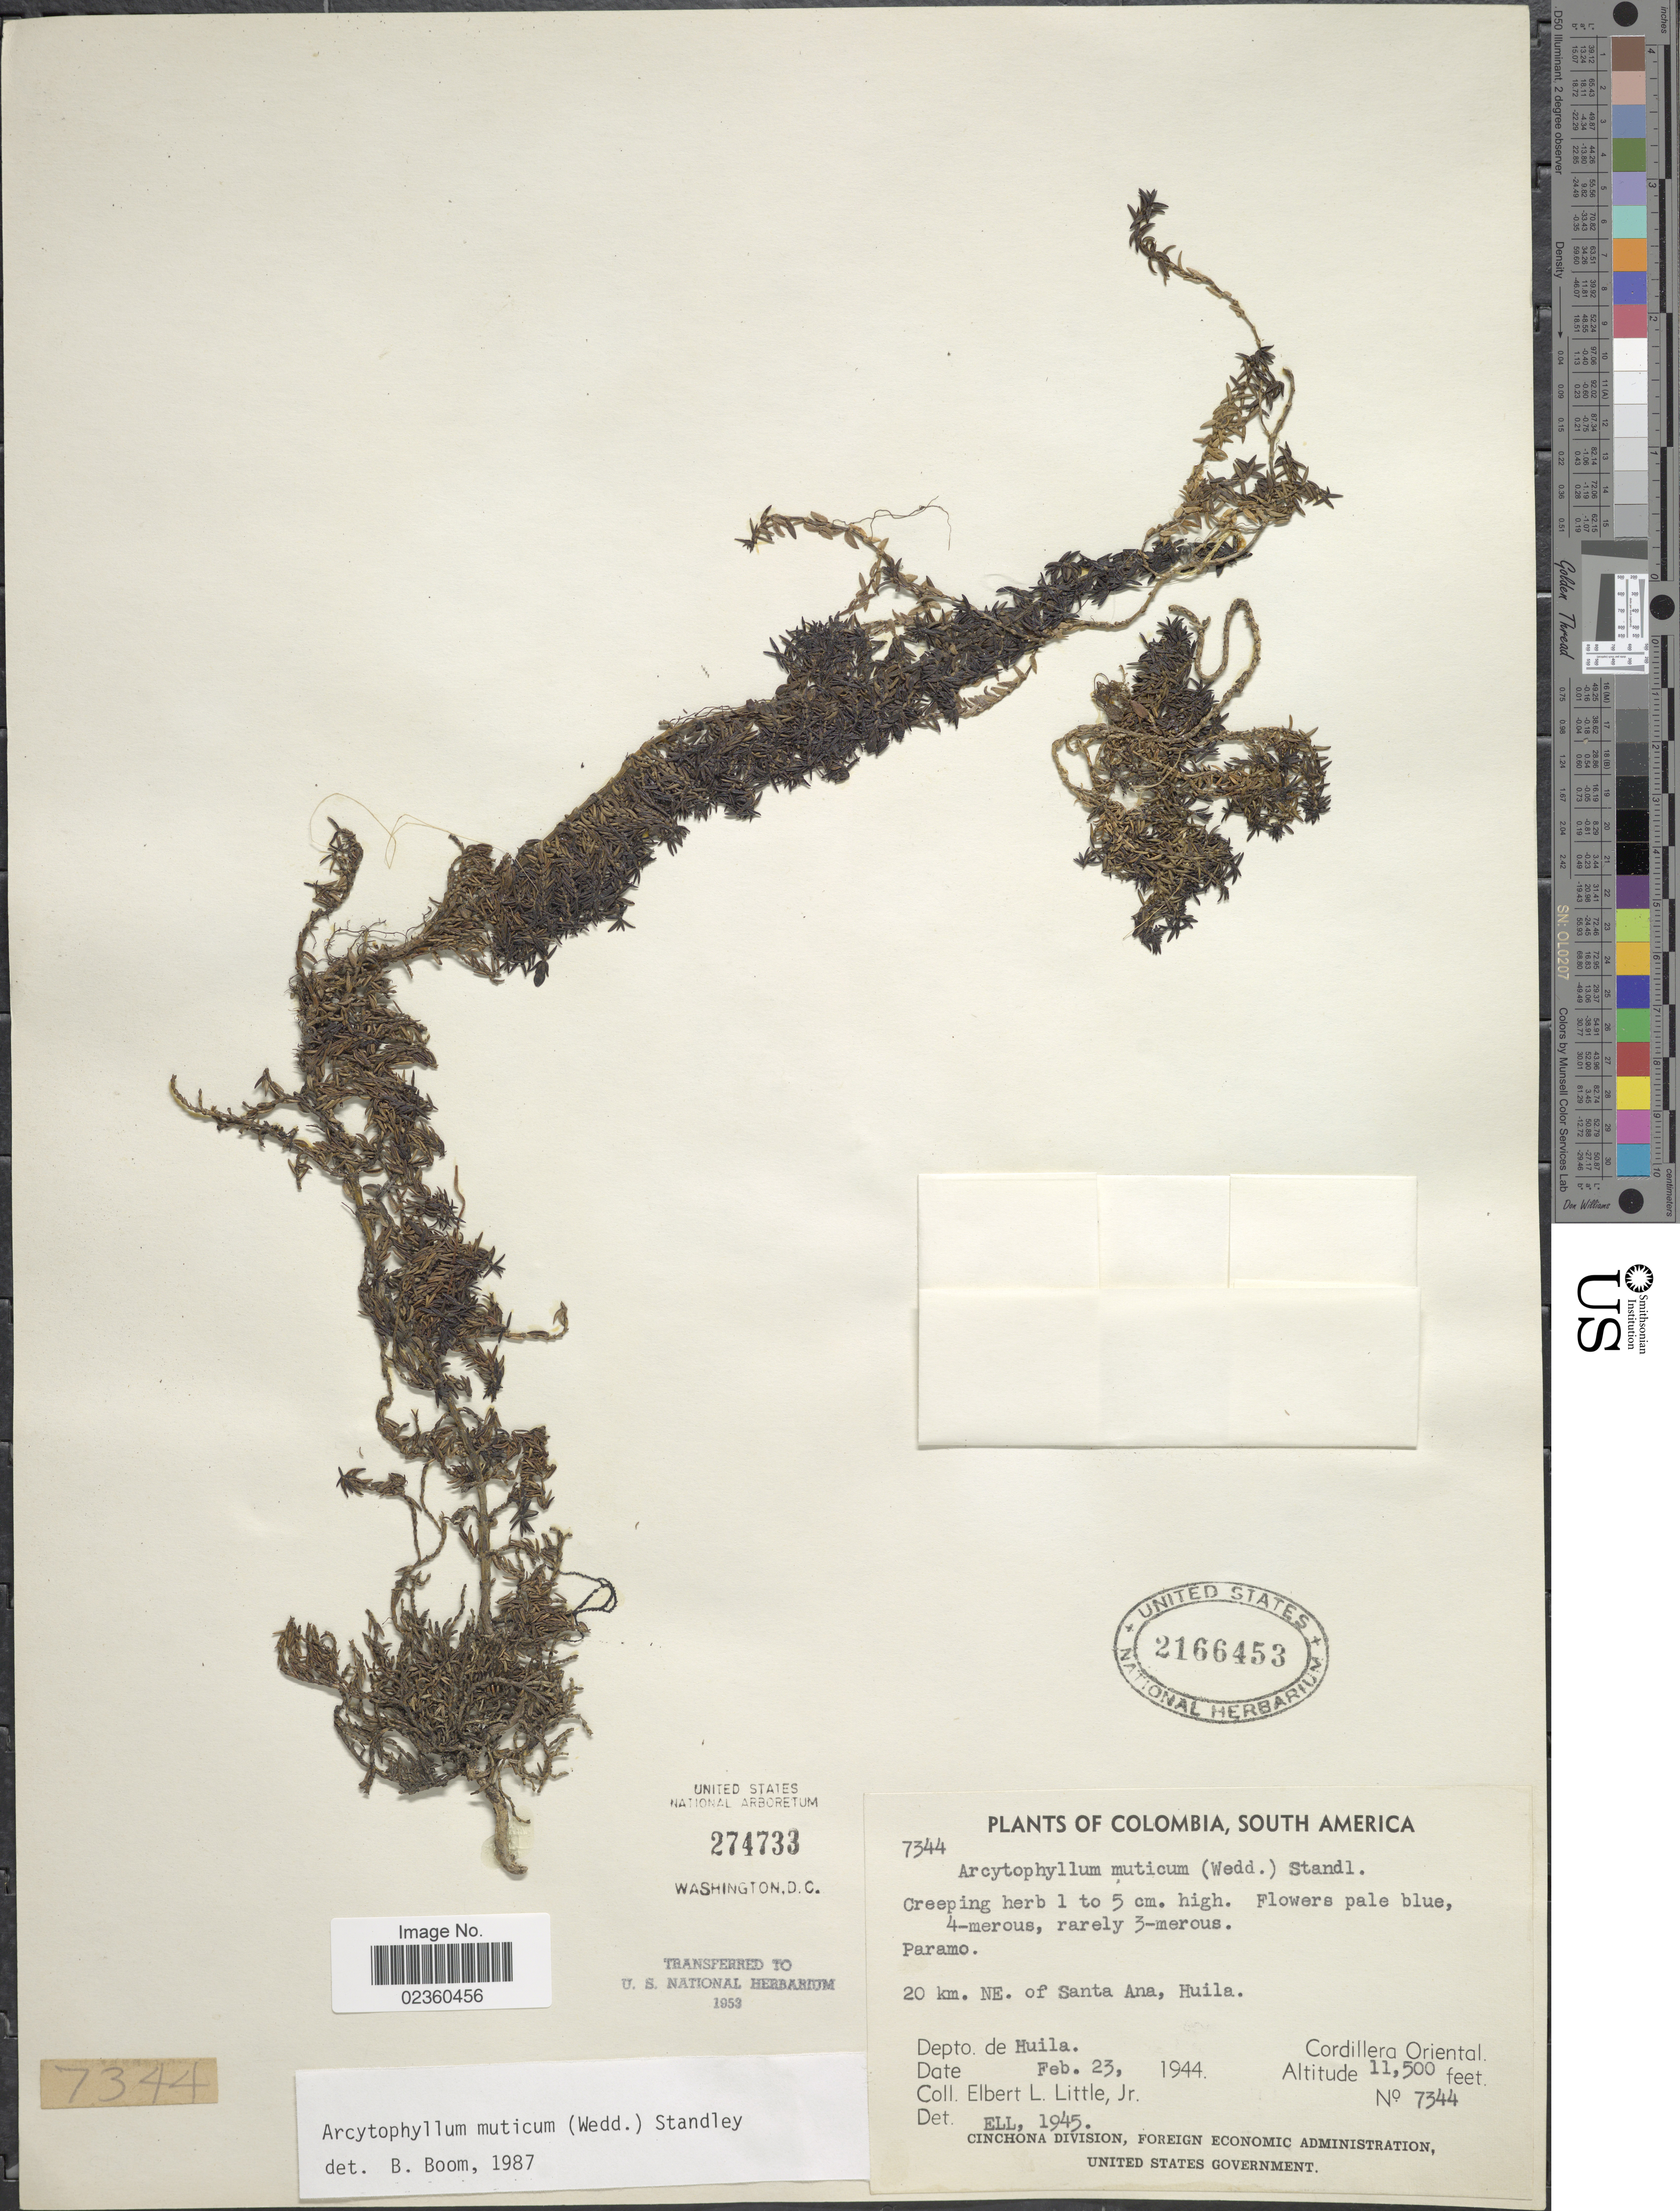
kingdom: Plantae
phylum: Tracheophyta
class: Magnoliopsida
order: Gentianales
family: Rubiaceae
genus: Arcytophyllum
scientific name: Arcytophyllum muticum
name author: (Wedd.) Standl.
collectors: E. L. Little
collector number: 7344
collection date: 1944-02-23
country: Colombia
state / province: Huila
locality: Paramo, 20 km NE of Santa Ana, Depto. de Huila, Cordillera Oriental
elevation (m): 3505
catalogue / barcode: US 2166453